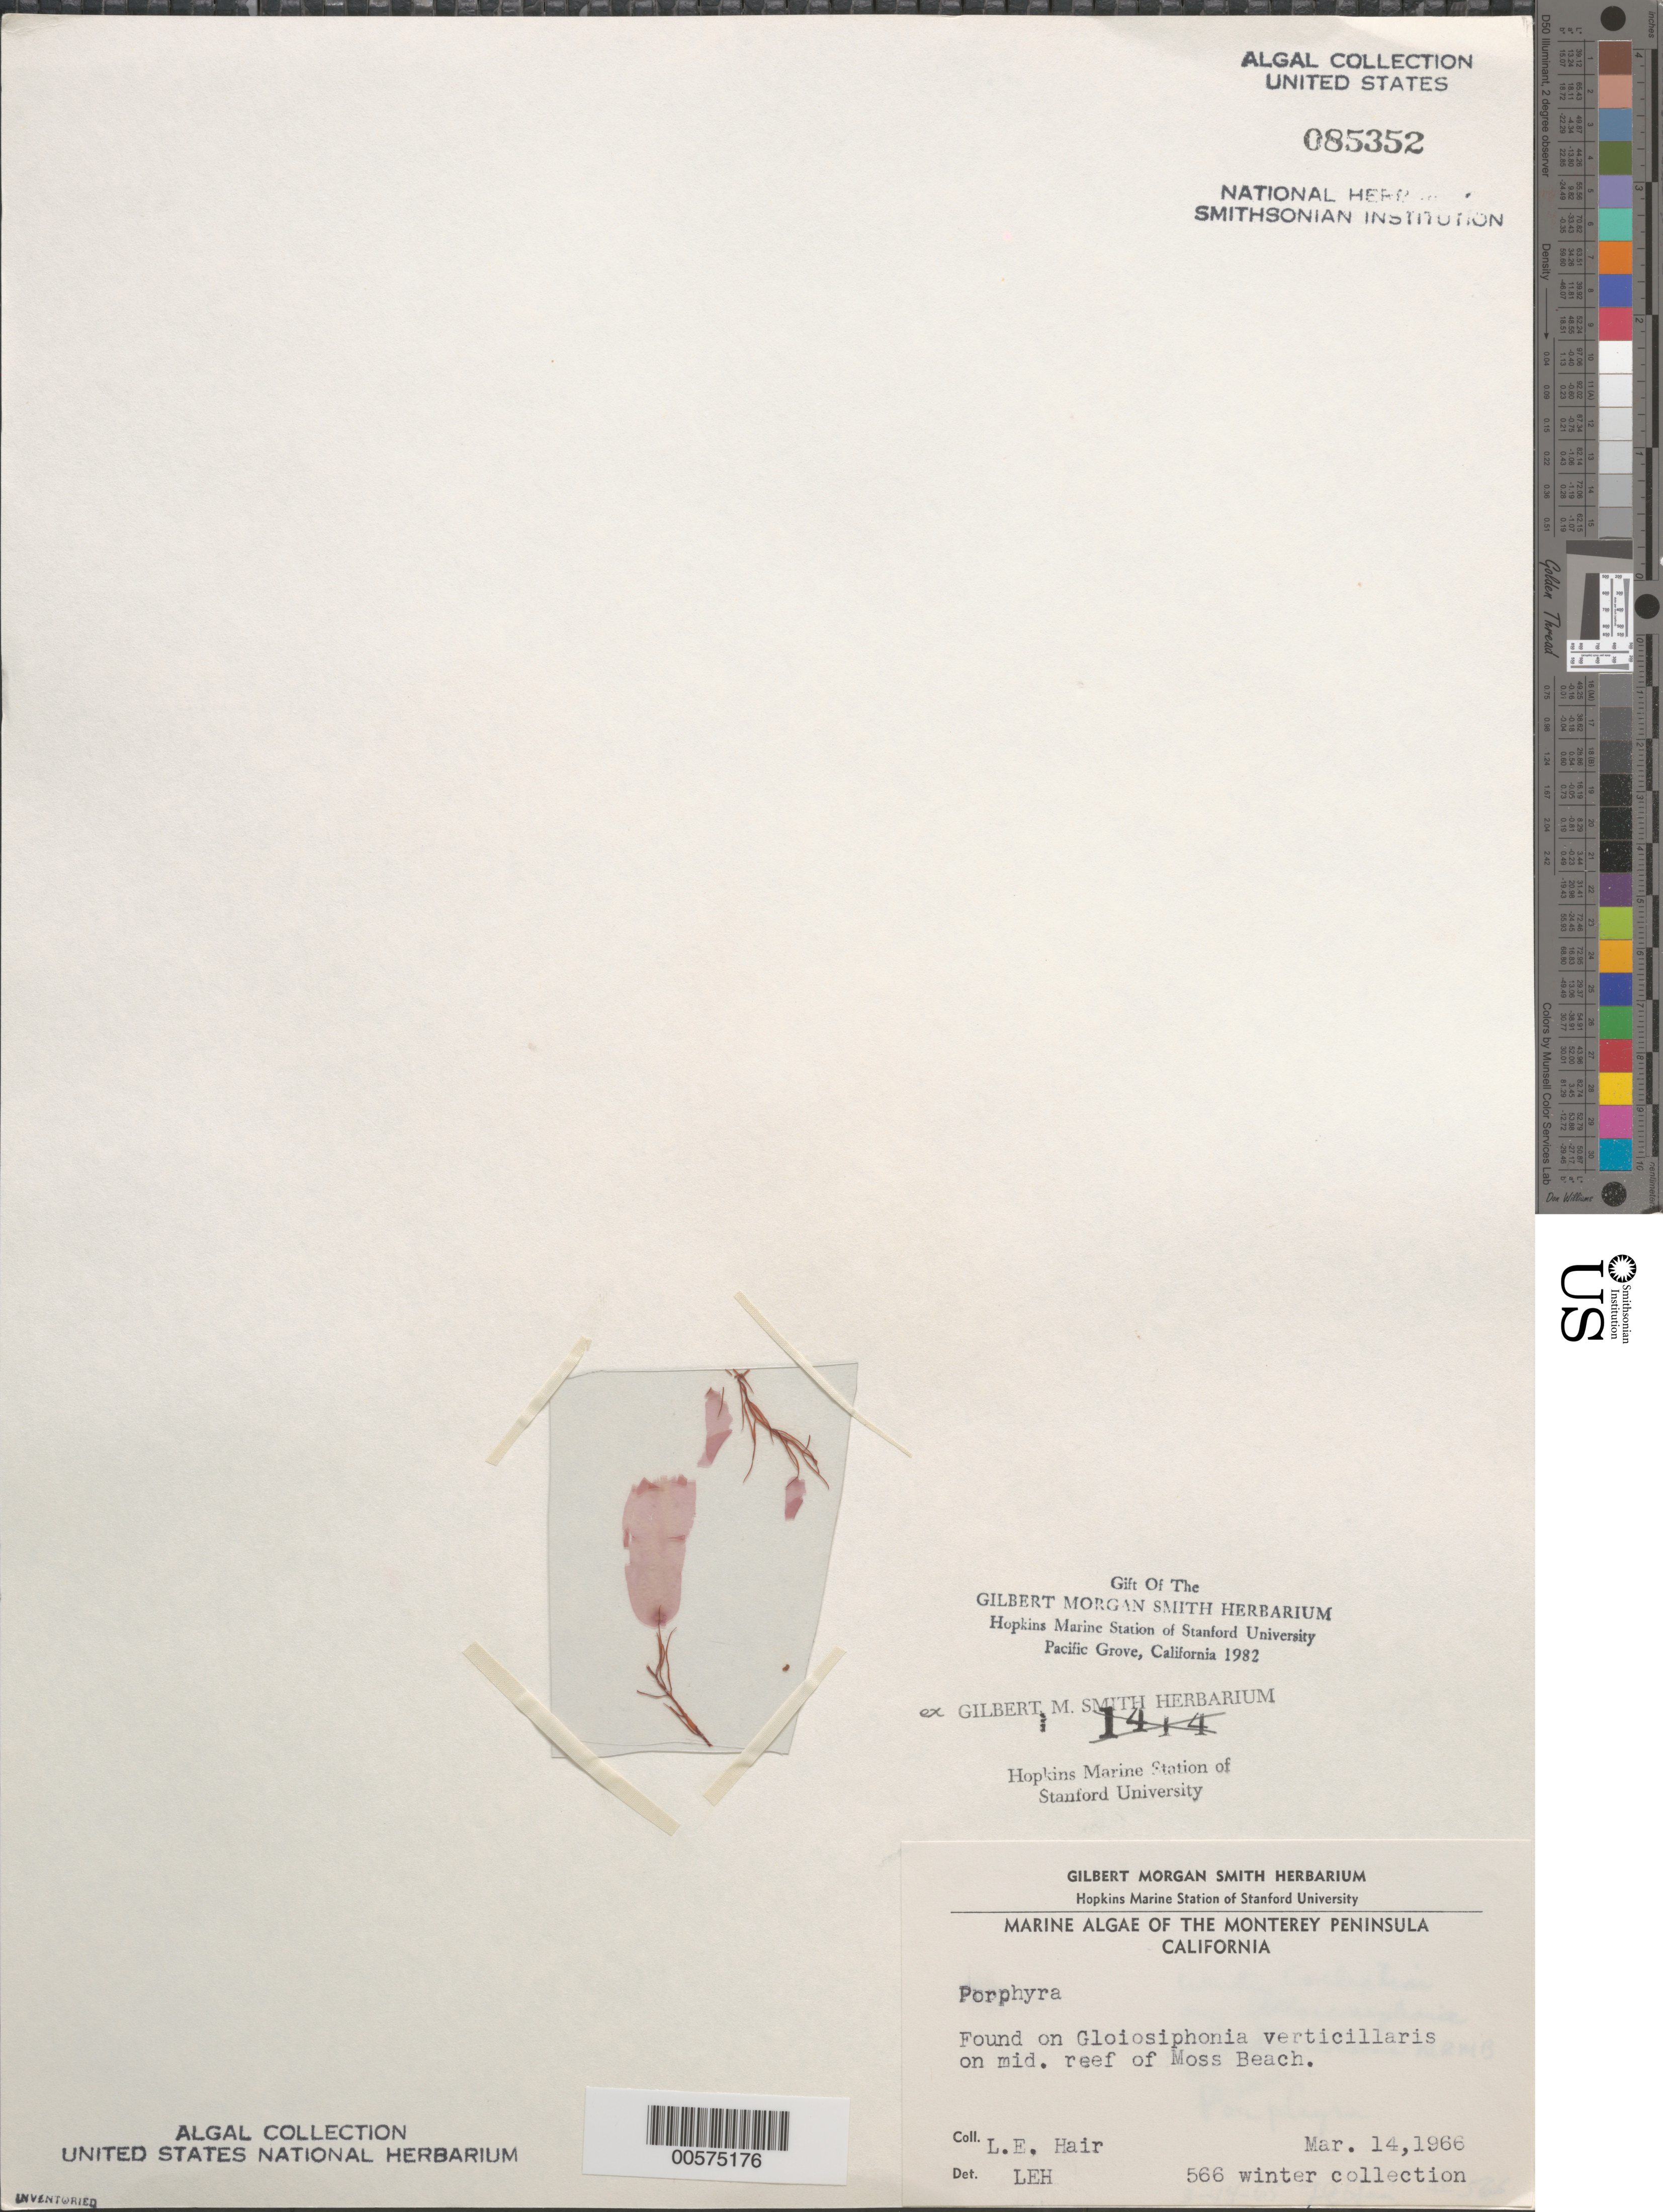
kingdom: Plantae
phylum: Rhodophyta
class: Bangiophyceae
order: Bangiales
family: Bangiaceae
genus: Porphyra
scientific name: Porphyra sp.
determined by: Hair, L. E.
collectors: L. Hair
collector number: Leh 566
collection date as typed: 14 May 1966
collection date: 1966-05-14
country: United States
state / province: California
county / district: Monterey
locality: Middle Reef of Moss Beach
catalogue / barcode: US 85352